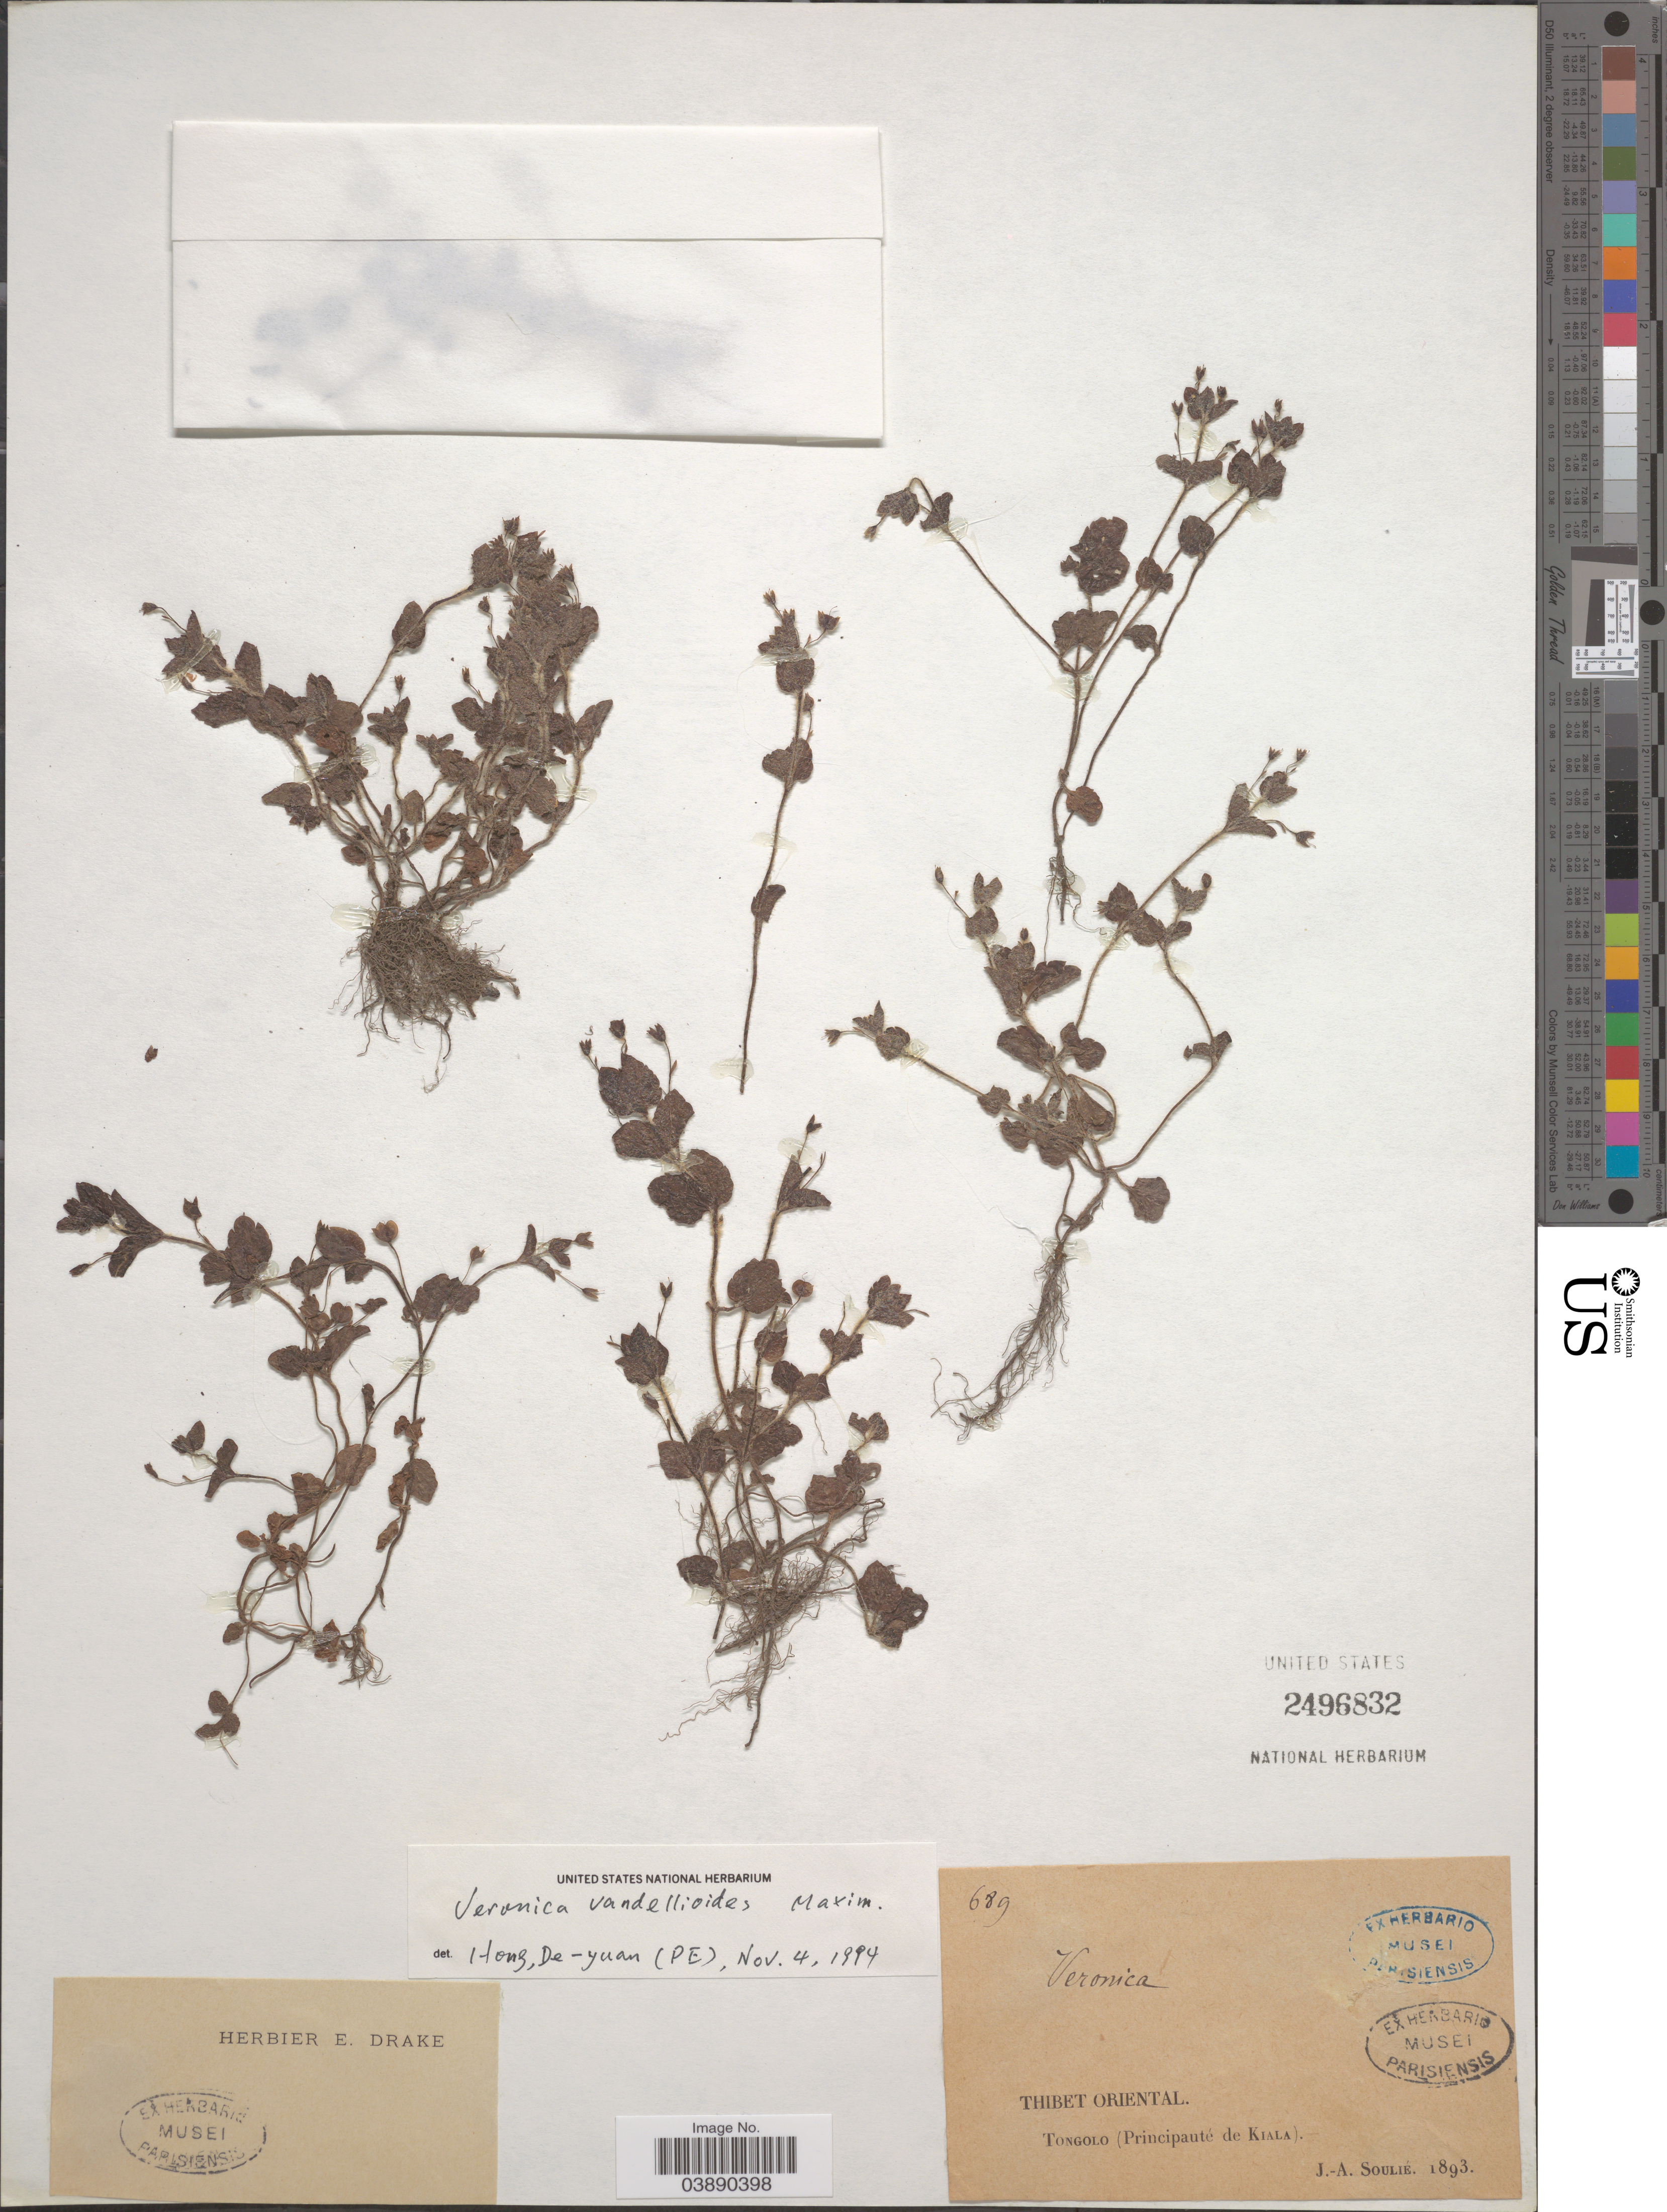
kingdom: Plantae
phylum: Tracheophyta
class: Magnoliopsida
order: Lamiales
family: Plantaginaceae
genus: Veronica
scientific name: Veronica vandellioides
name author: Maxim.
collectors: J. Soulié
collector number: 689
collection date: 1893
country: China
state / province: Xizang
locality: Thibet Oriental. Tongolo (Principauté de Kiala).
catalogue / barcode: US 2496832